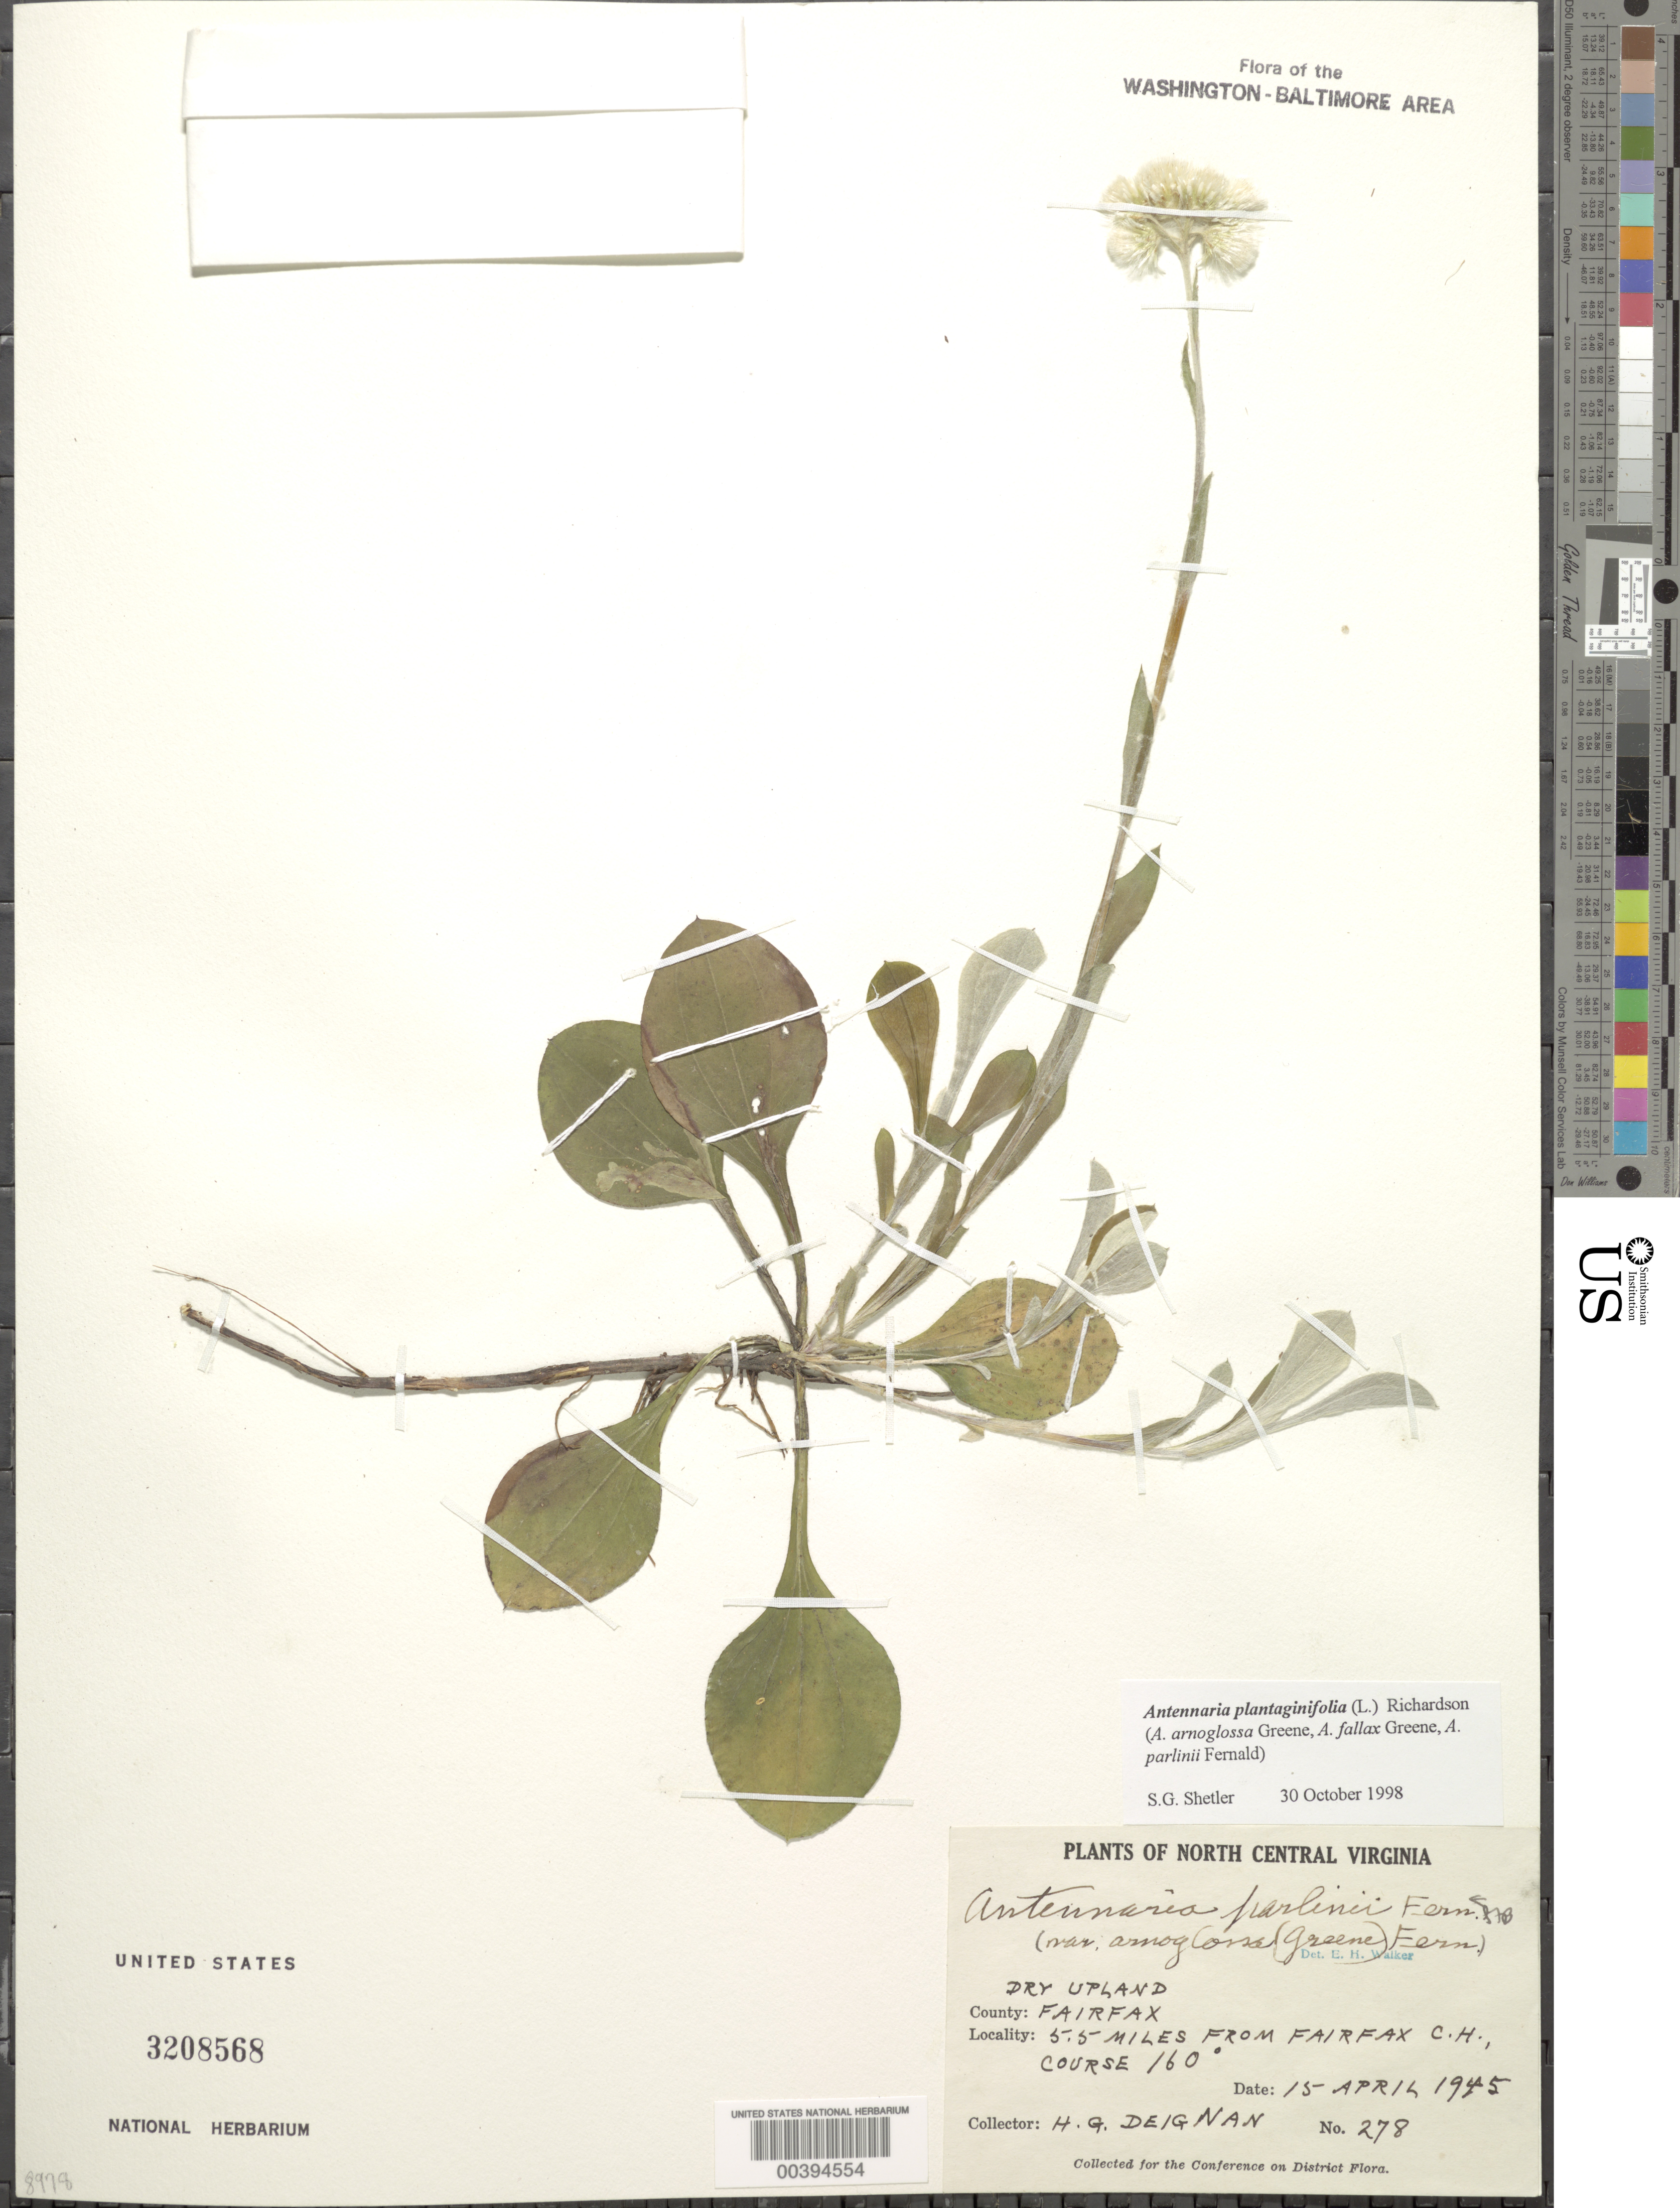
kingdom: Plantae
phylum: Tracheophyta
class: Magnoliopsida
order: Asterales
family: Asteraceae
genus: Antennaria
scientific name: Antennaria plantaginifolia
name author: (L.) Richardson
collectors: H. Deignan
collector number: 278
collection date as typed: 15 Apr 1945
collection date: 1945-04-15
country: United States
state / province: Virginia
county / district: Fairfax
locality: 5.5 M from Fairfax County Court House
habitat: Dry upland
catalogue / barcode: US 3208568